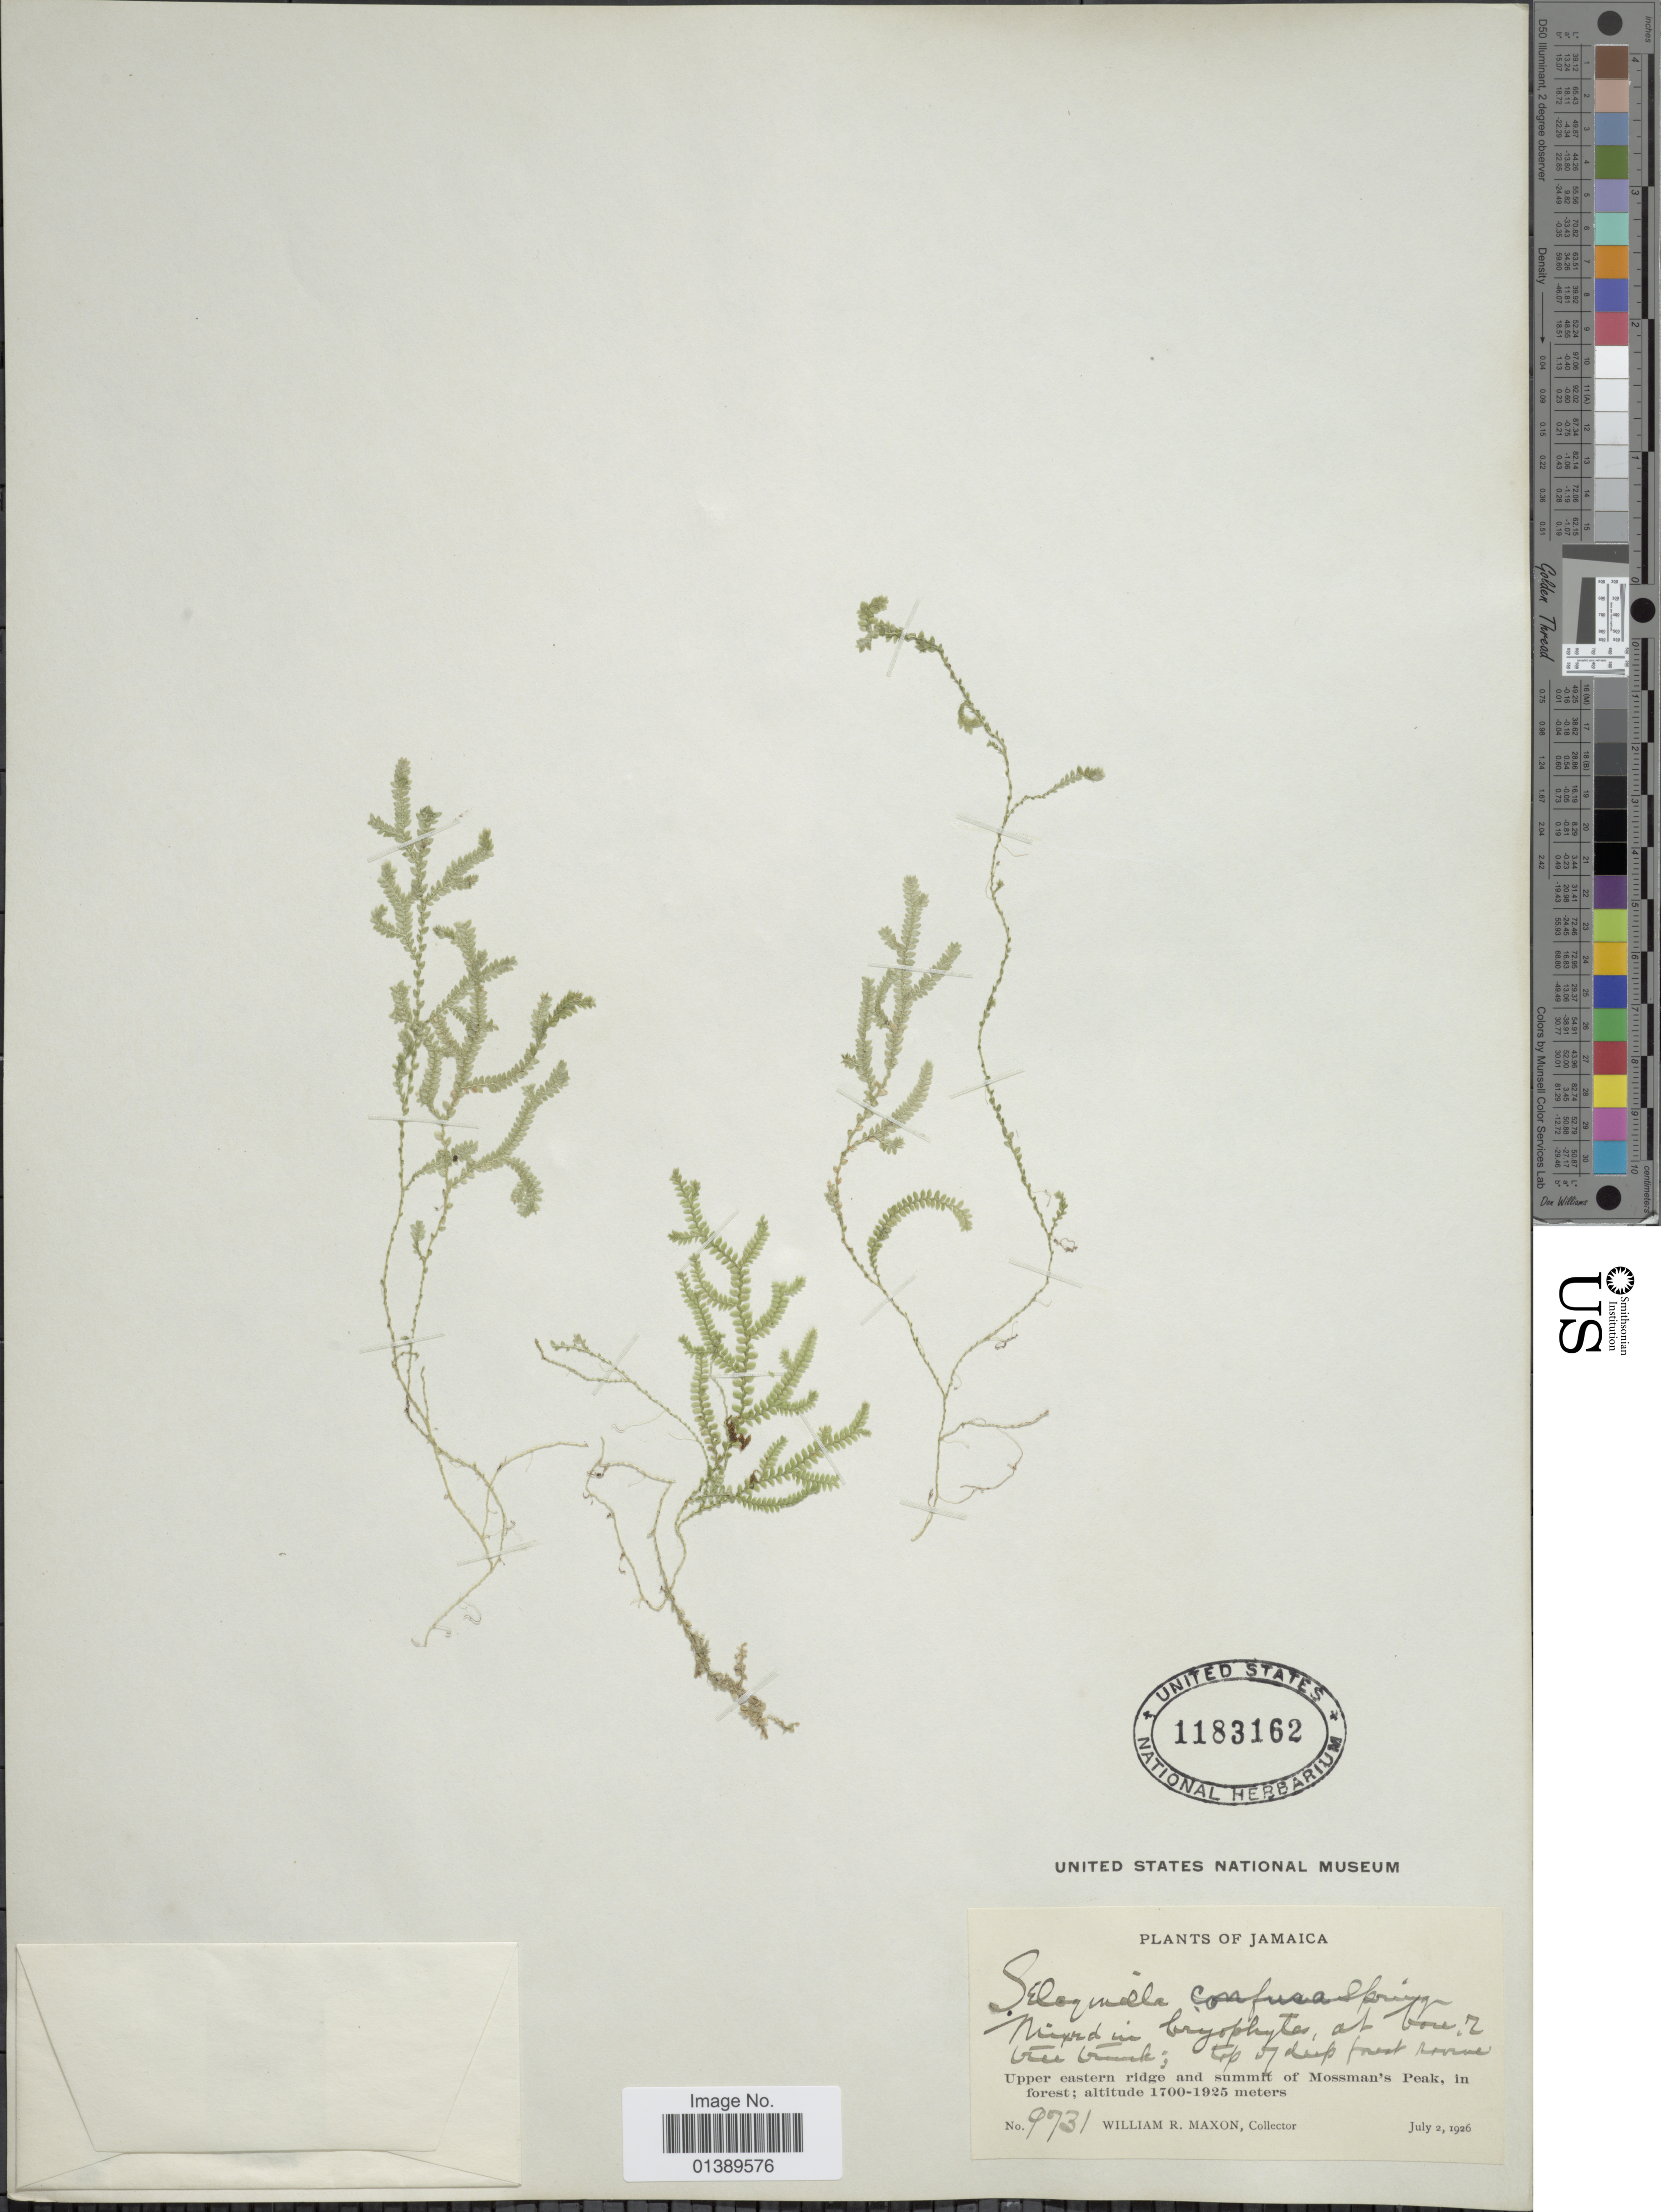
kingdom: Plantae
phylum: Tracheophyta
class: Lycopodiopsida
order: Selaginellales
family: Selaginellaceae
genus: Selaginella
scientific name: Selaginella confusa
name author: Spring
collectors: W. R. Maxon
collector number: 9731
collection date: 1926-07-02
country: Jamaica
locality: Upper eastern ridge and summit of Mossman's Peak, in forest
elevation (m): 1700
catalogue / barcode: US 1183162